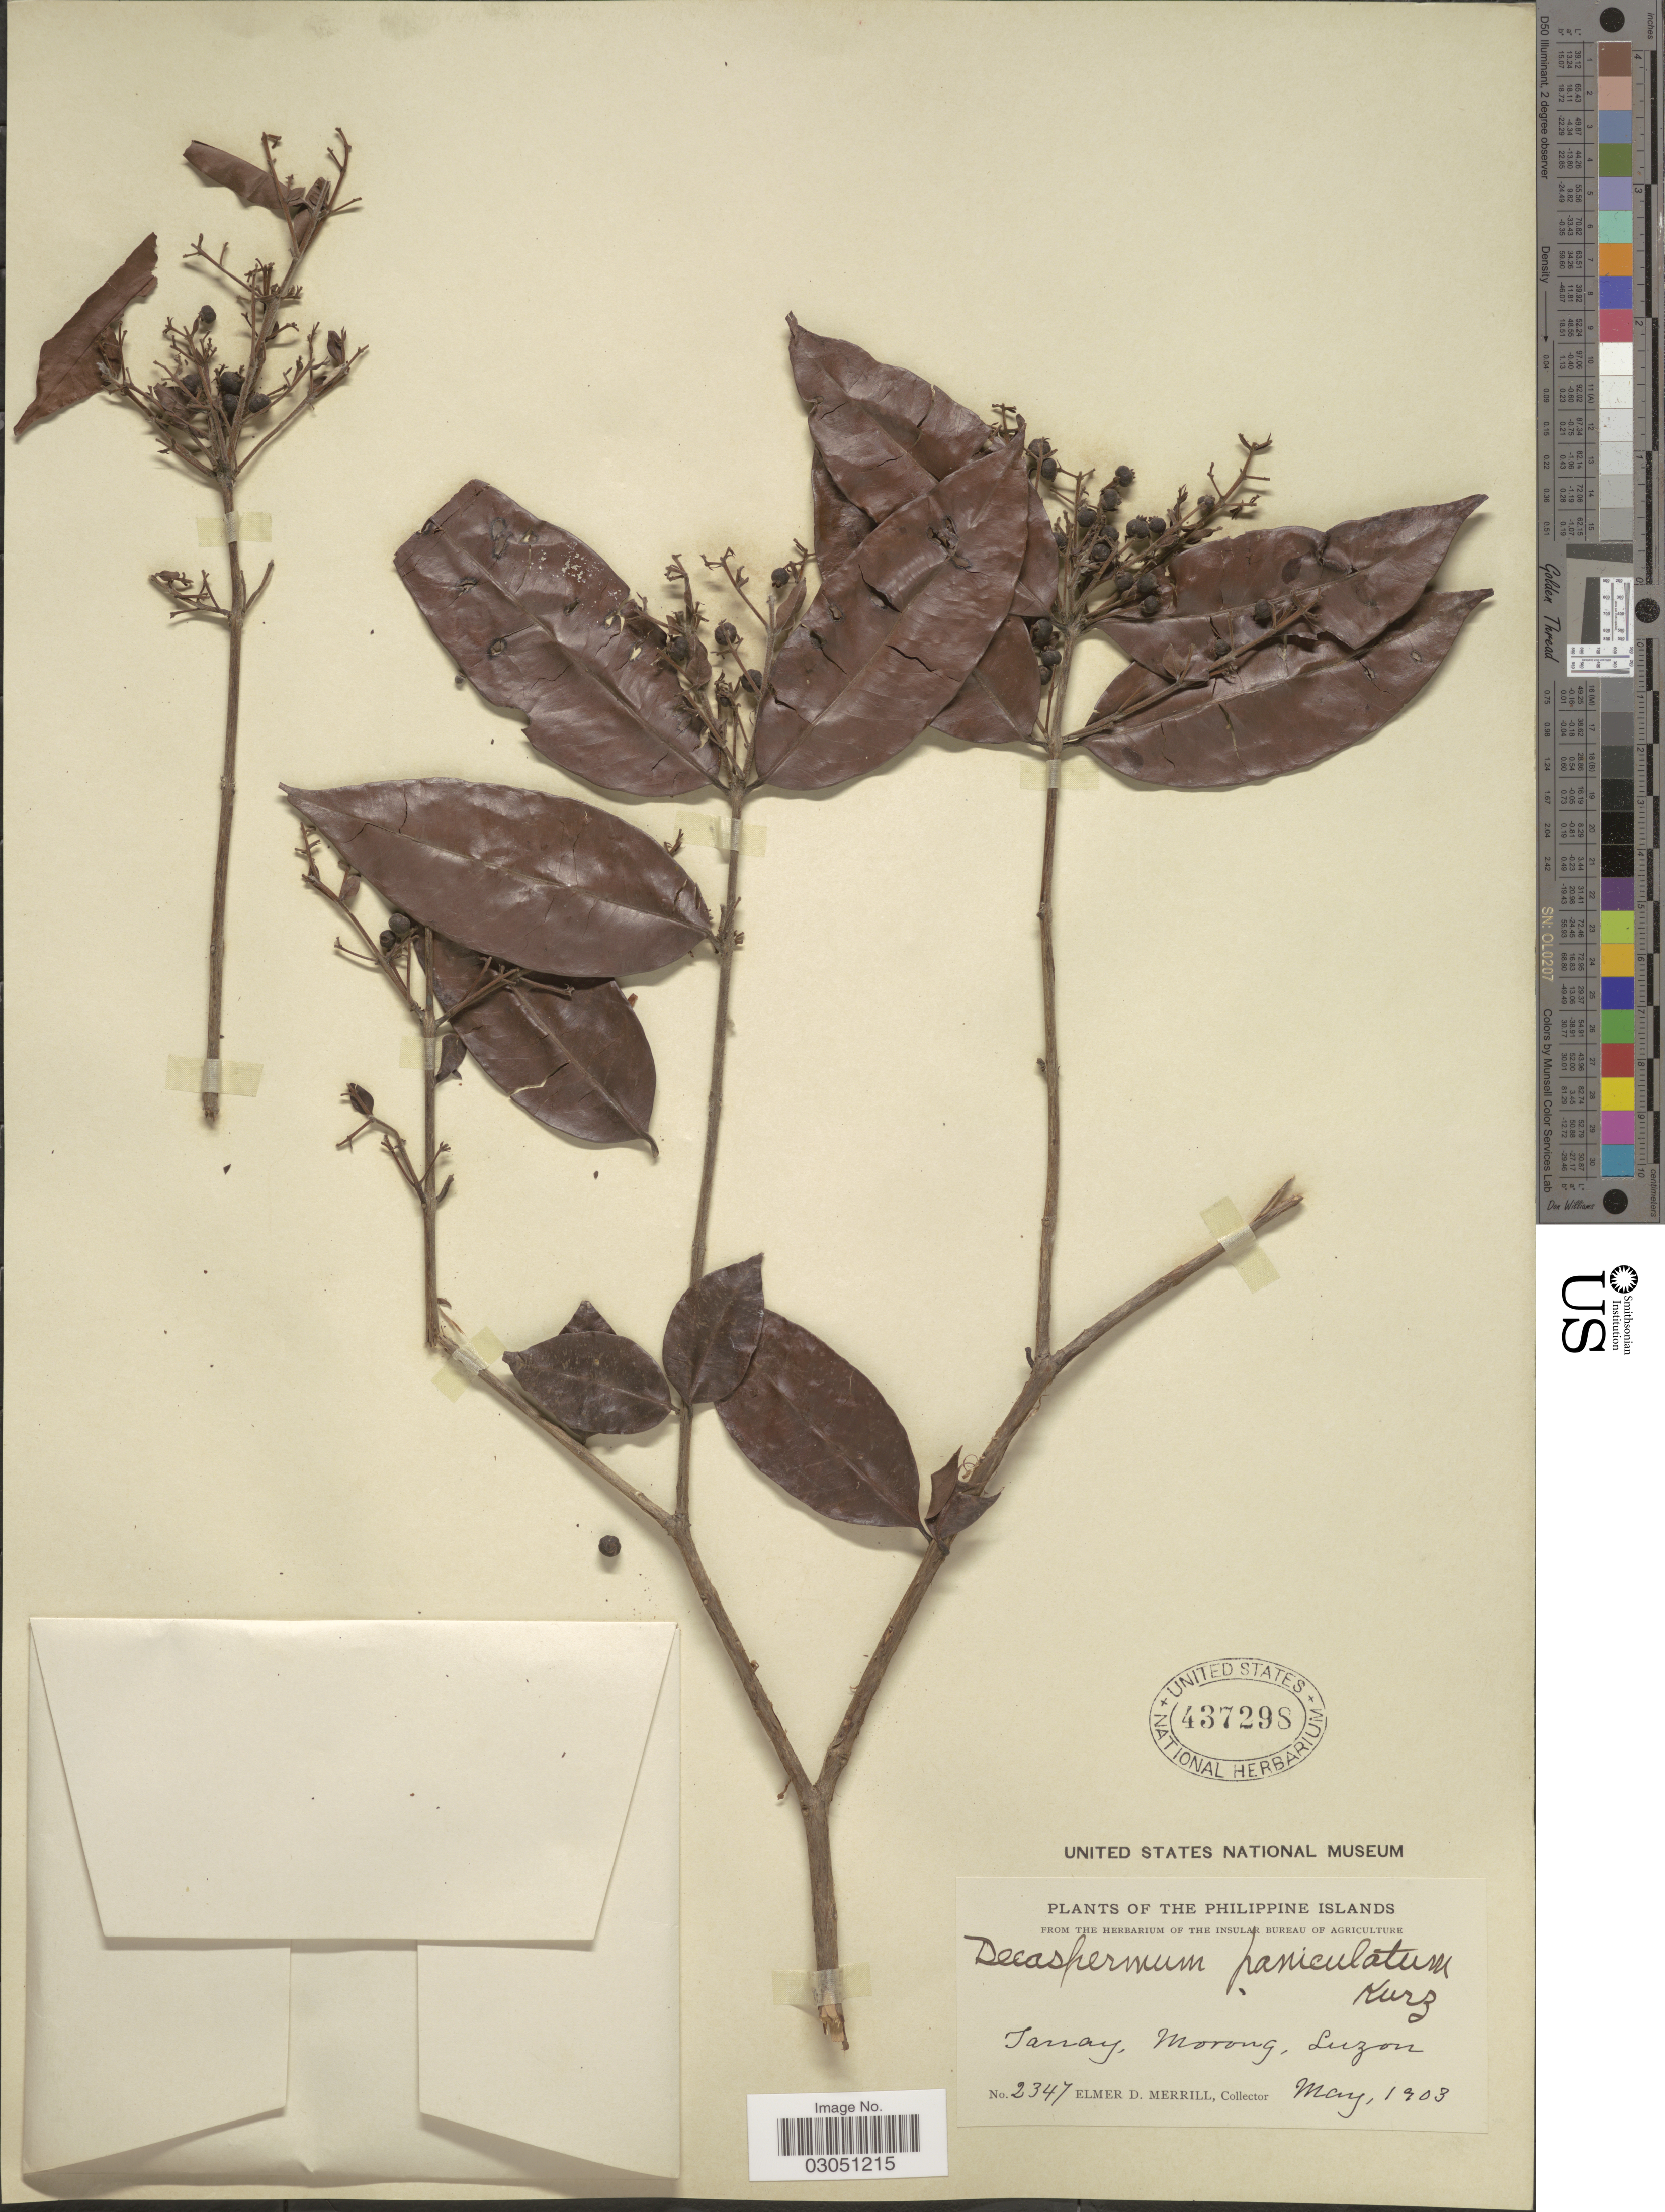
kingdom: Plantae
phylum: Tracheophyta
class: Magnoliopsida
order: Myrtales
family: Myrtaceae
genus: Decaspermum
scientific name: Decaspermum fruticosum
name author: J.R. Forst. & G. Forst.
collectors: E. D. Merrill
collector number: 2347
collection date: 1903-05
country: Philippines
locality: The Philippine Islands. Tanay, Morong, Luzon.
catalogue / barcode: US 437298